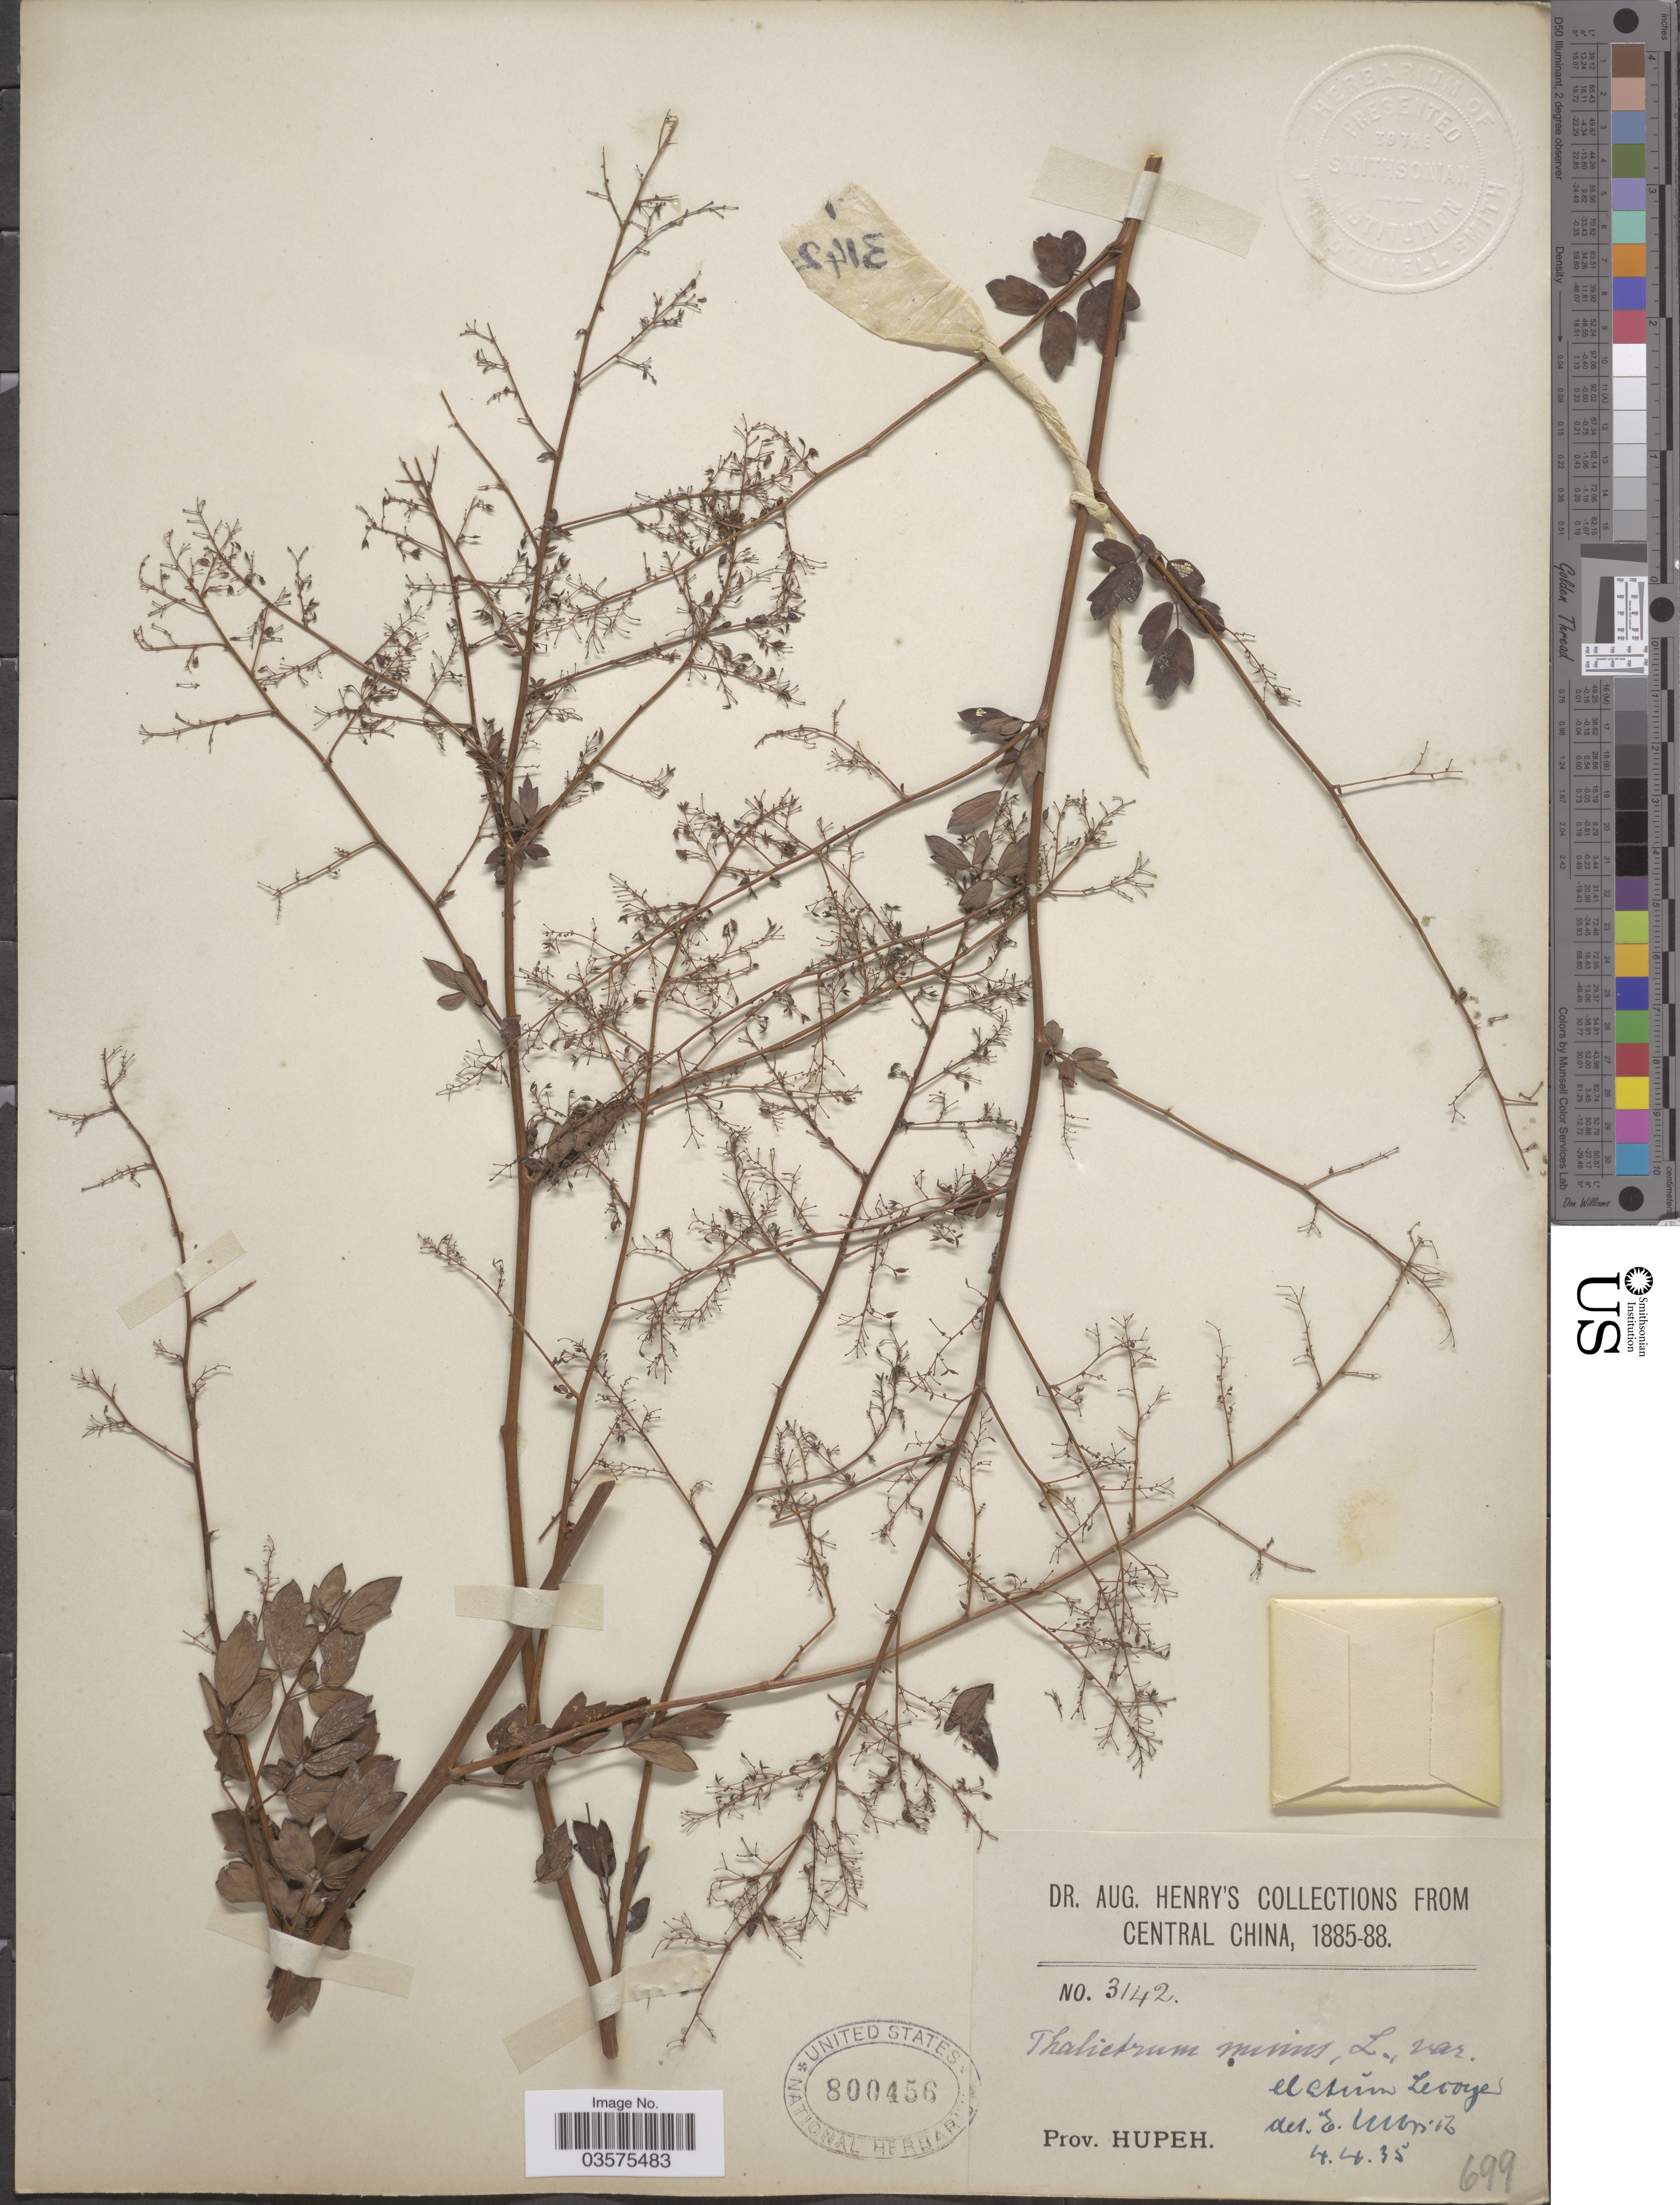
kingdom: Plantae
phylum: Tracheophyta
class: Magnoliopsida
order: Ranunculales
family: Ranunculaceae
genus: Thalictrum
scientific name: Thalictrum minus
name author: L.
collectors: A. Henry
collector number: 3142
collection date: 1885/1888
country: China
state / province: Hubei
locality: Central China. Prov. Hupeh.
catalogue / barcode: US 800456